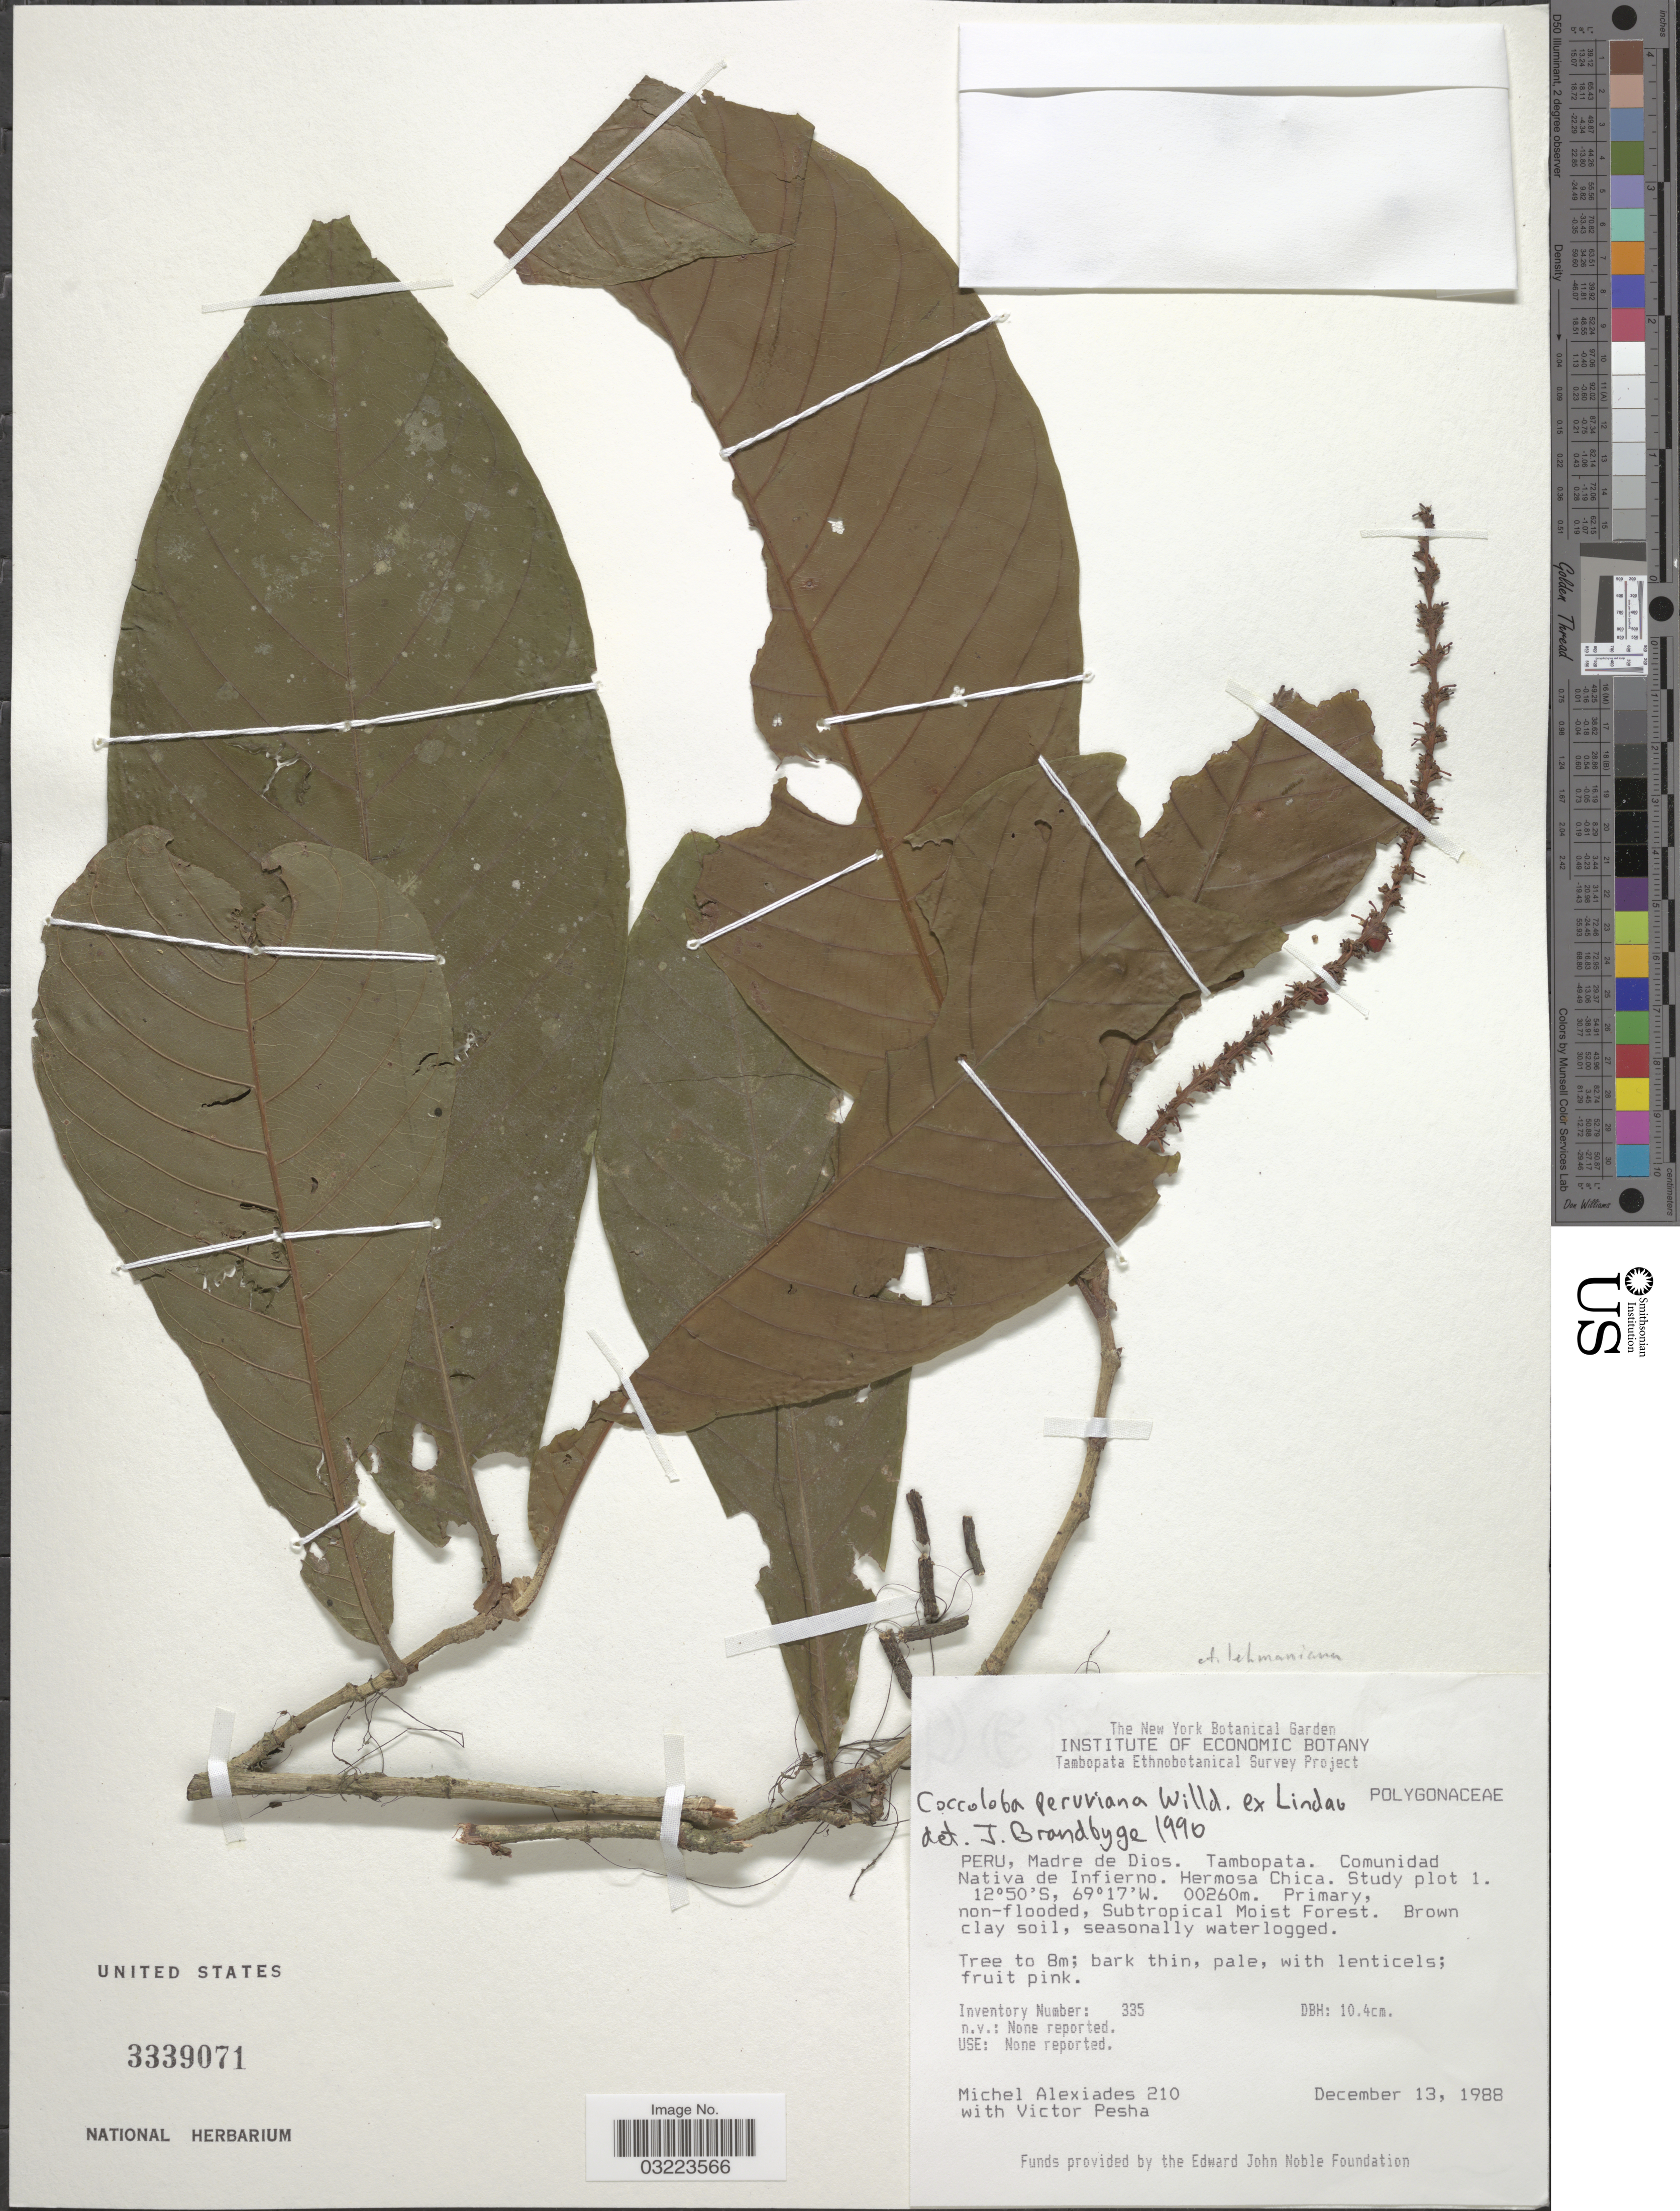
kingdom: Plantae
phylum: Tracheophyta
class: Magnoliopsida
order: Caryophyllales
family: Polygonaceae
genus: Coccoloba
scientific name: Coccoloba peruviana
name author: Lindau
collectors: M. Alexiades & V. Pesha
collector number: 210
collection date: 1988-12-13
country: Peru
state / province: Madre de Dios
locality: Tambopata. Comunidad Nativa de Infierno. Hermosa Chica. Study Plot 1.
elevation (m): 260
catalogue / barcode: US 3339071